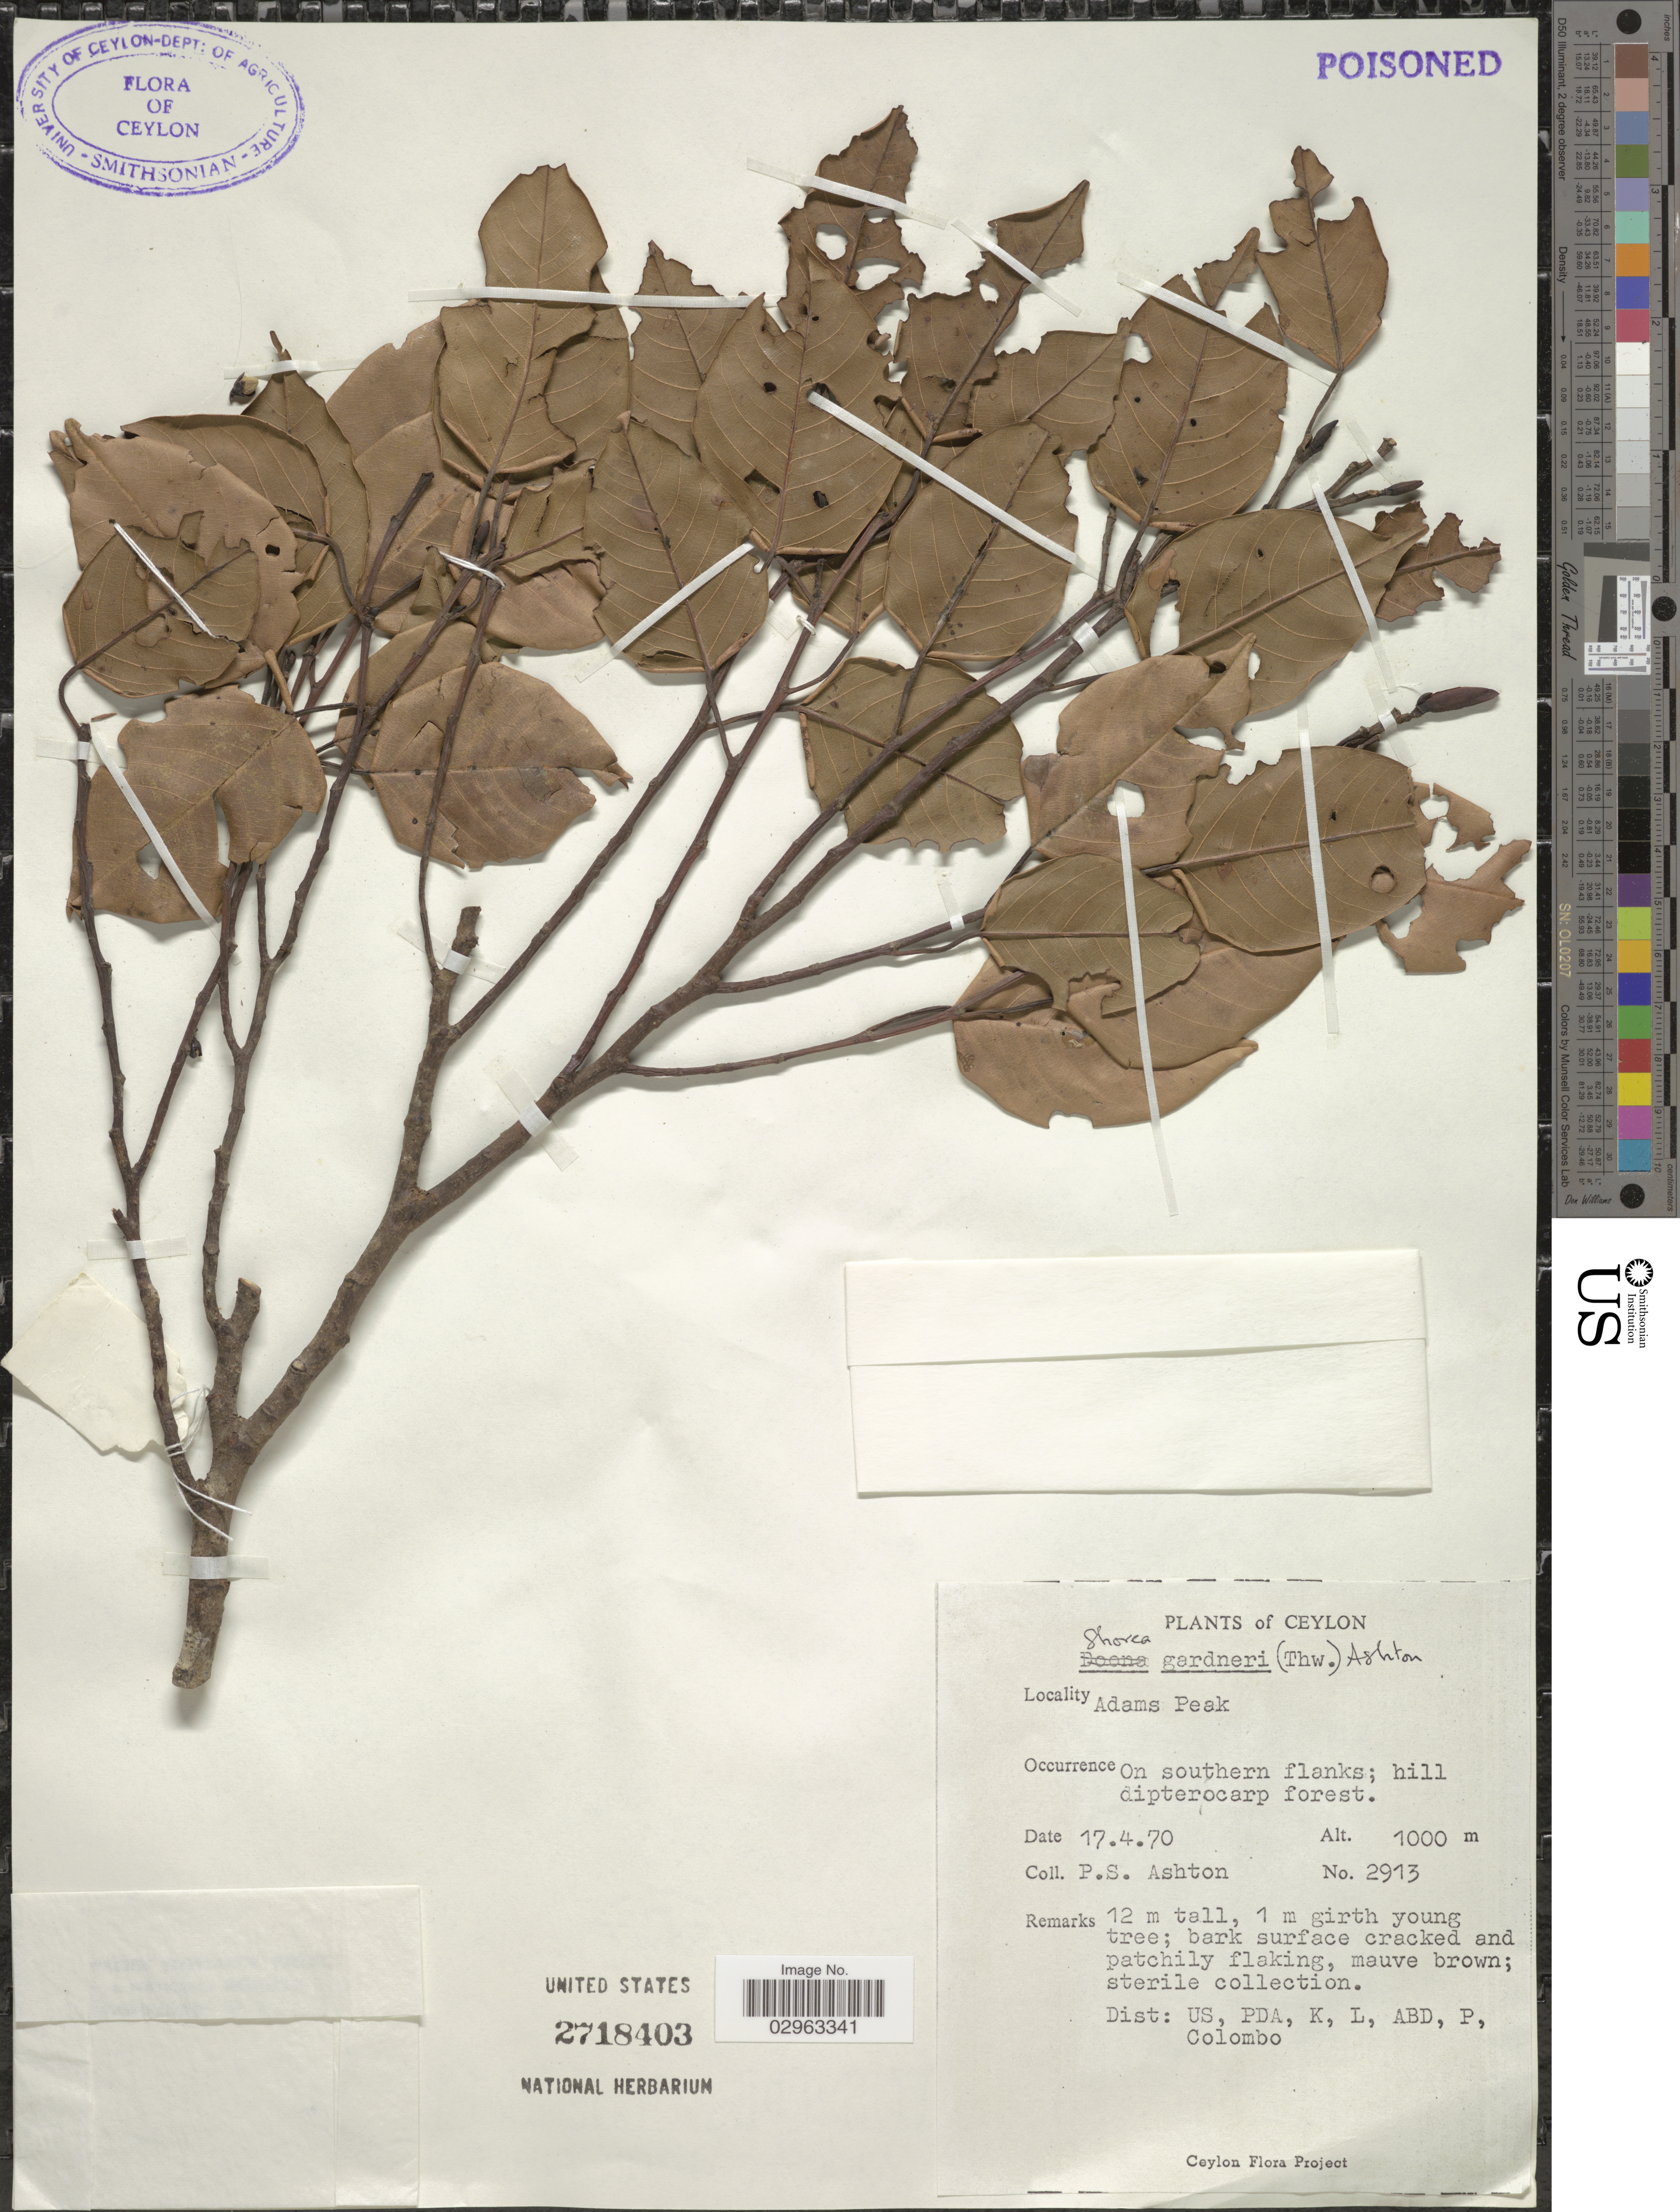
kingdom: Plantae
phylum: Tracheophyta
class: Magnoliopsida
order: Malvales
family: Dipterocarpaceae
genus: Doona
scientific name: Doona gardneri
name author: Thwaites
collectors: P. S. Ashton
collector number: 2913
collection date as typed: Transcribed d/m/y: 17/4/70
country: Sri Lanka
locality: Ceylon, Adams Peak.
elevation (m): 1000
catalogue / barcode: US 2718403